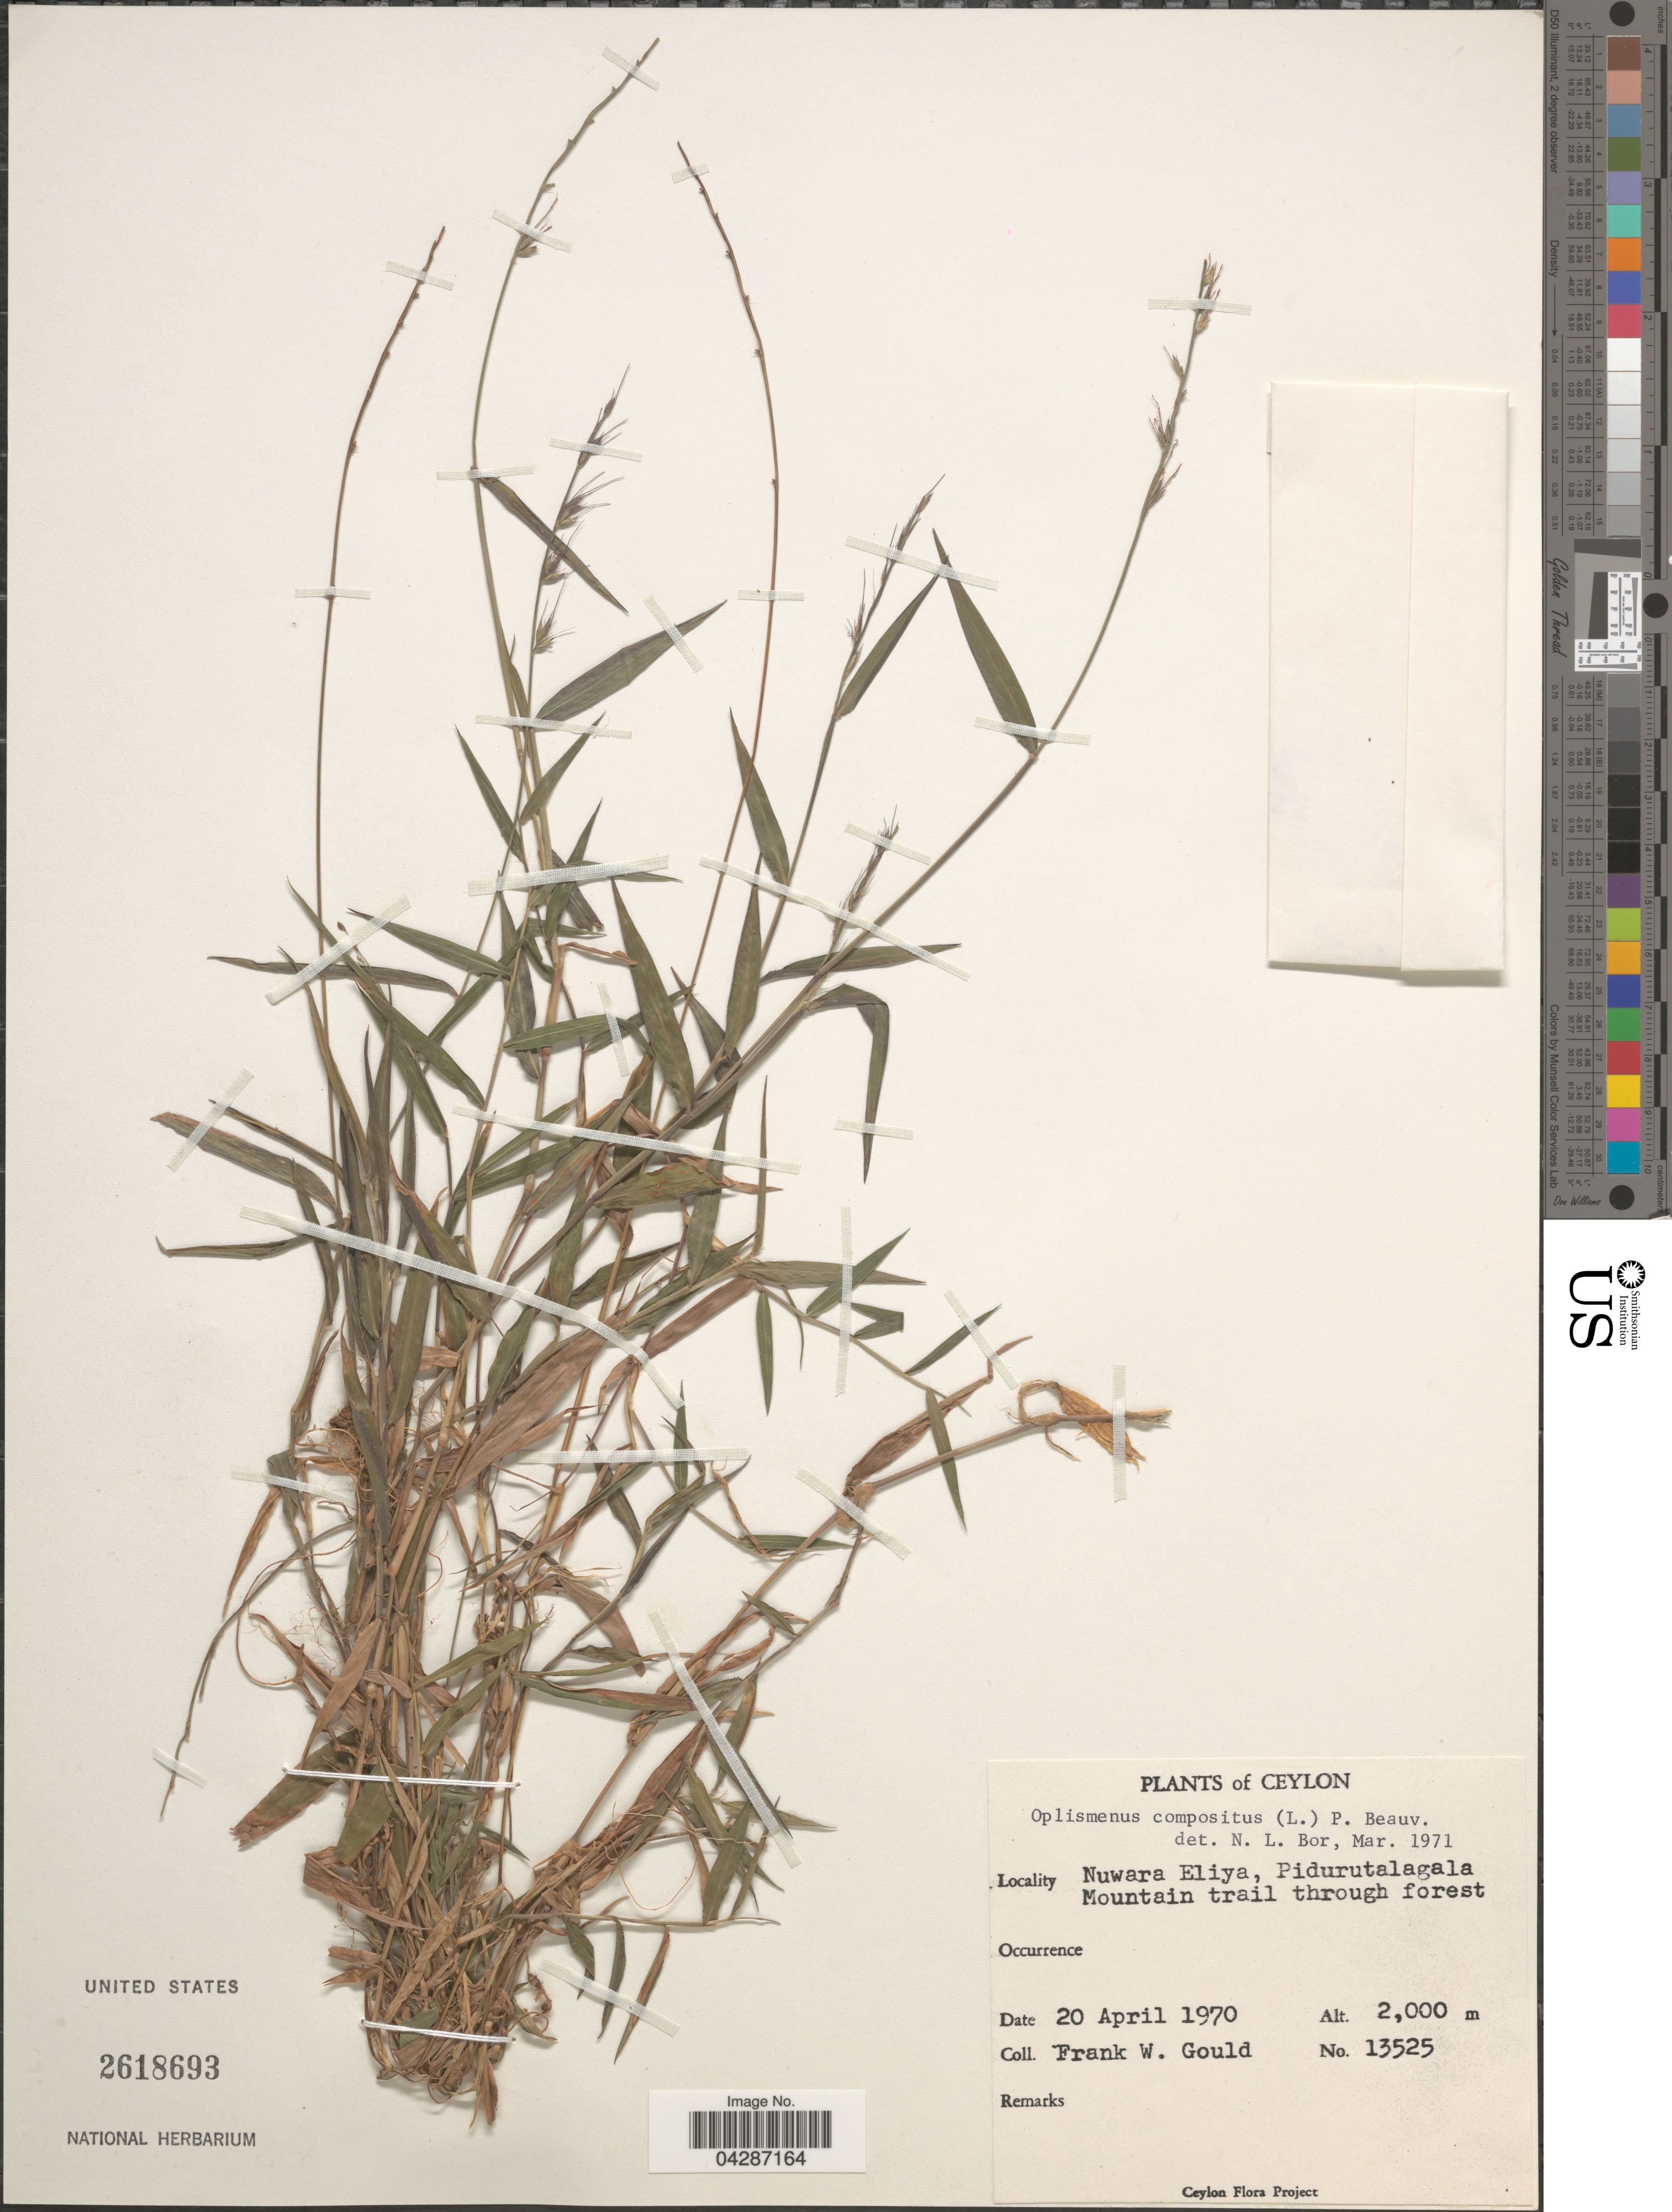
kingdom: Plantae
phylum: Tracheophyta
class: Liliopsida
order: Poales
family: Poaceae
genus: Oplismenus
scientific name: Oplismenus compositus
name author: (L.) P. Beauv.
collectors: F. W. Gould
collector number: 13525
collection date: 1970-04-20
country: Sri Lanka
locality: Ceylon. Nuwara Eliya, Pidurutalagala Mountain trail through forest.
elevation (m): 2000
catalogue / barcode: US 2618693